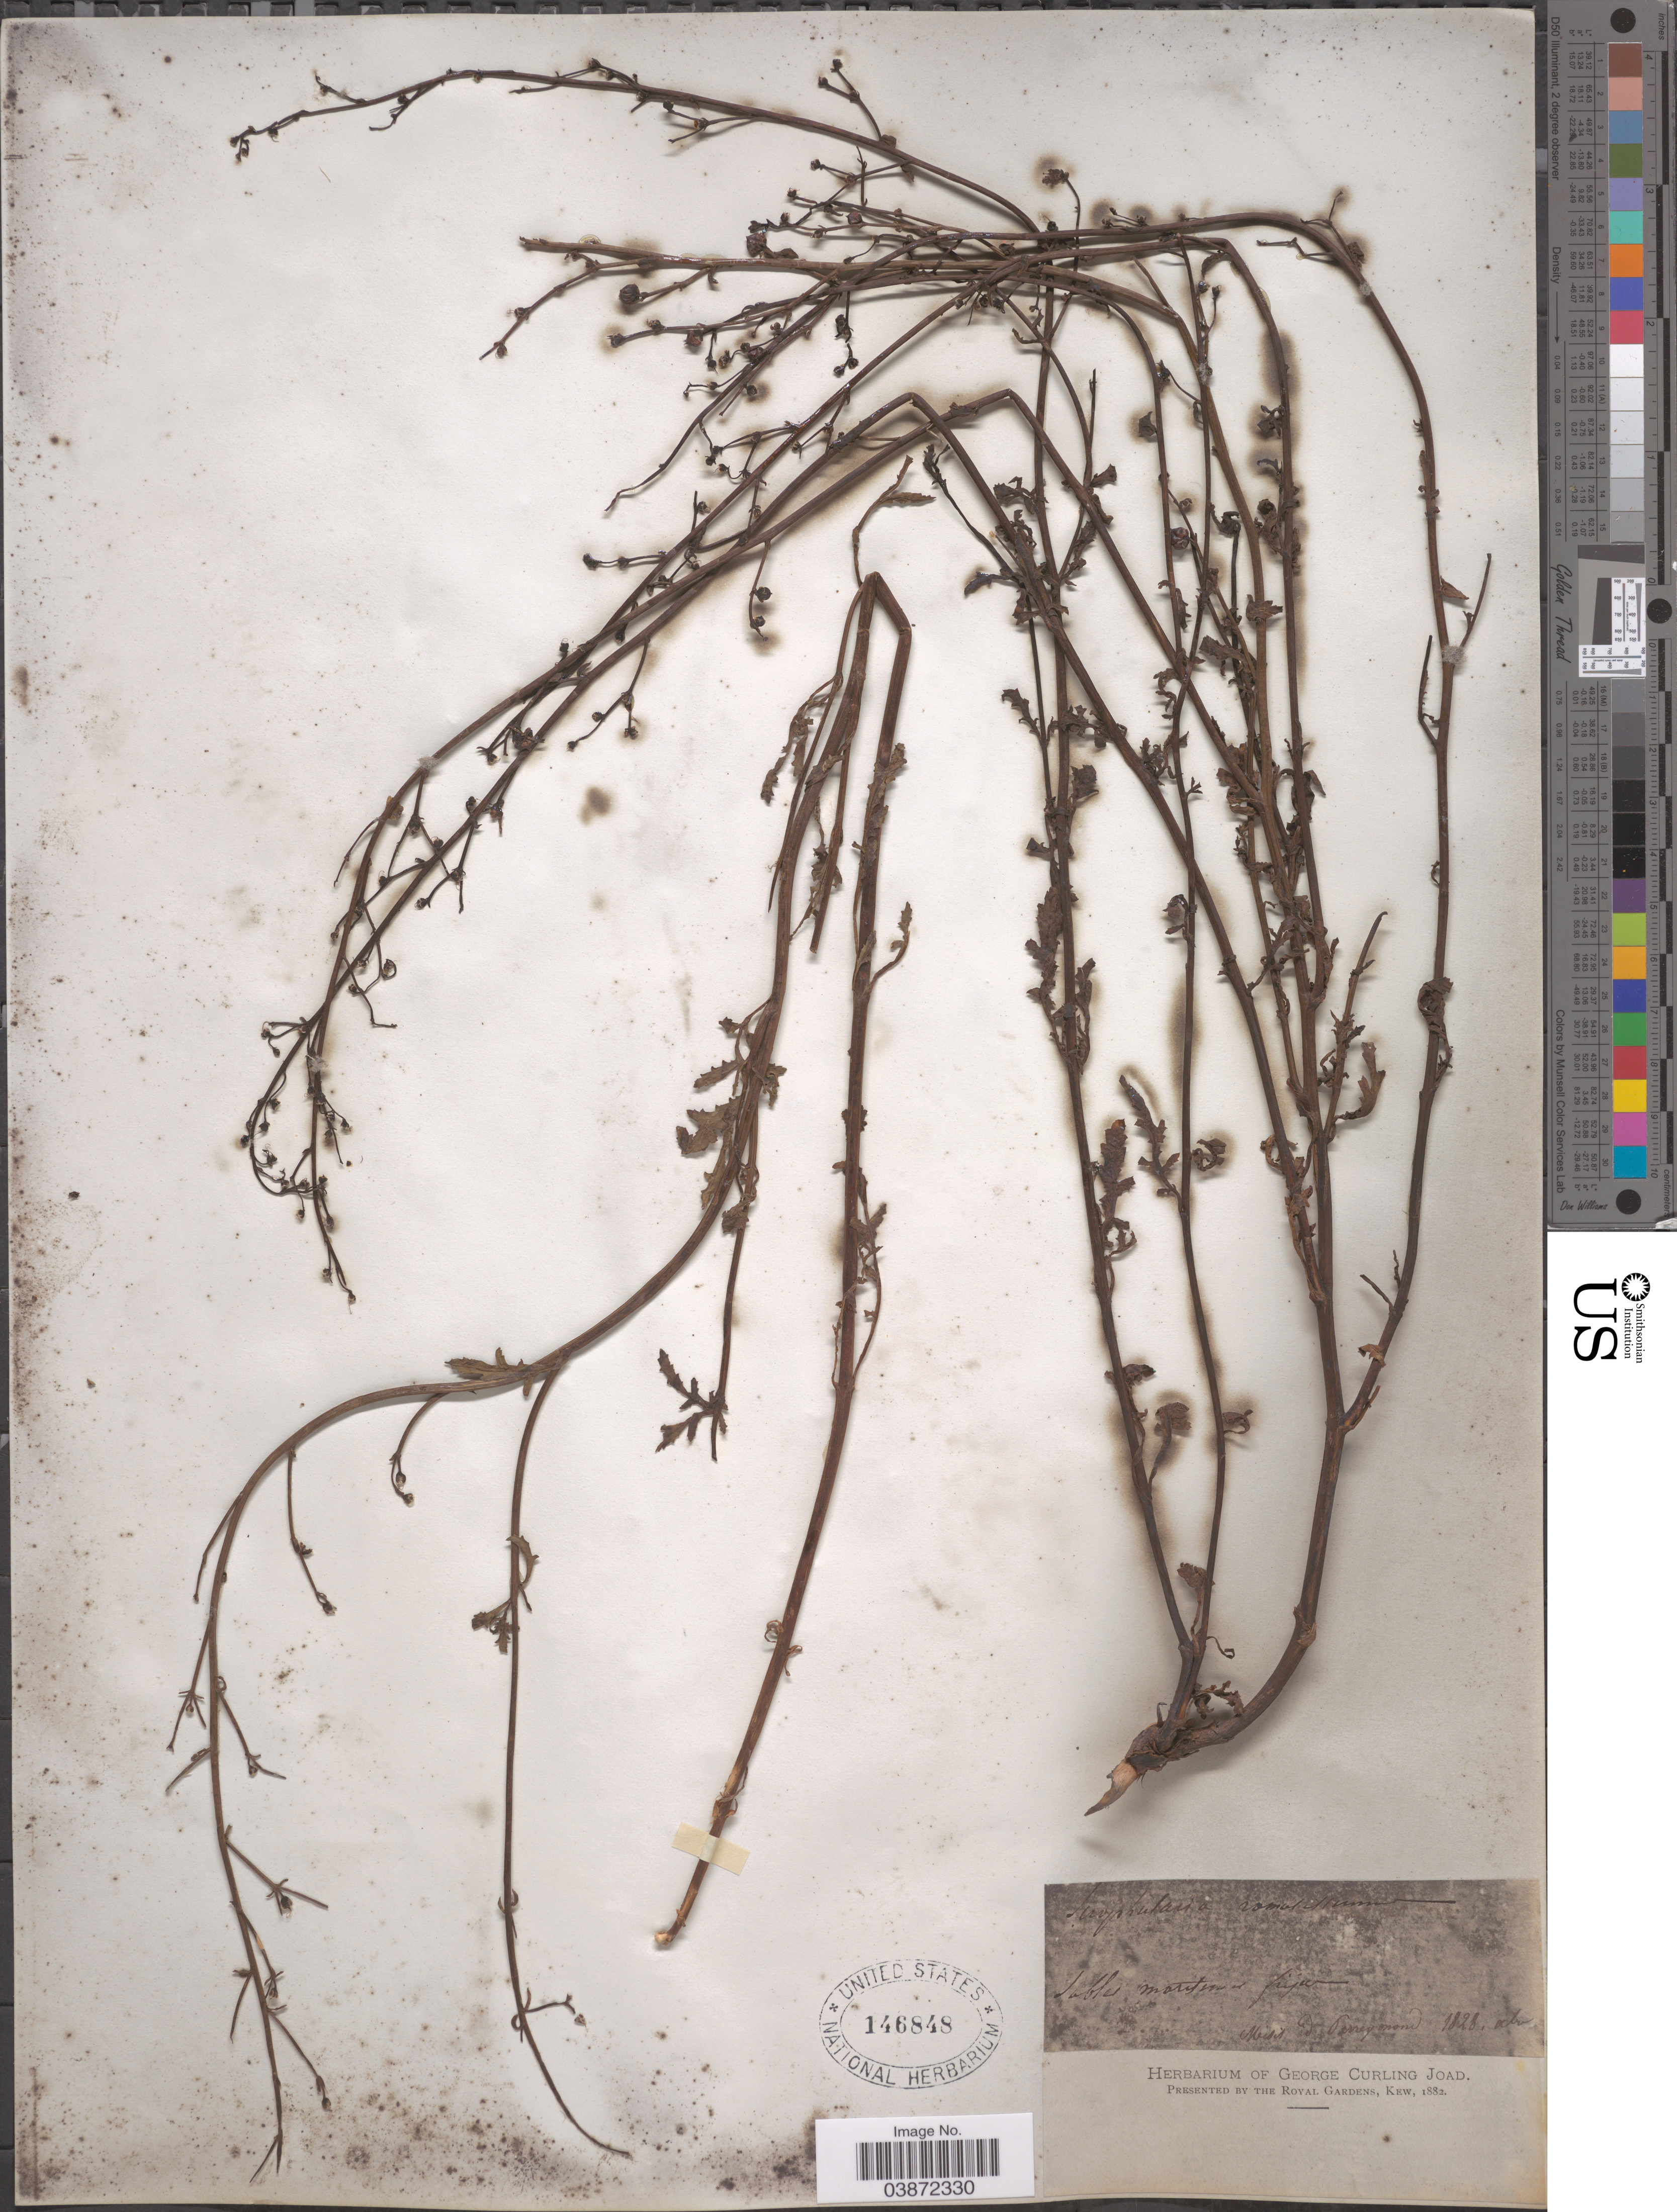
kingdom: Plantae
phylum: Tracheophyta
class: Magnoliopsida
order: Lamiales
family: Scrophulariaceae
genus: Scrophularia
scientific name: Scrophularia ramosissima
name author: Loisel.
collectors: ex herb. George Curling Joad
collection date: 1828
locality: Sables mariten [interpreted] ad [interpreted] frijen [interpreted].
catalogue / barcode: US 146848